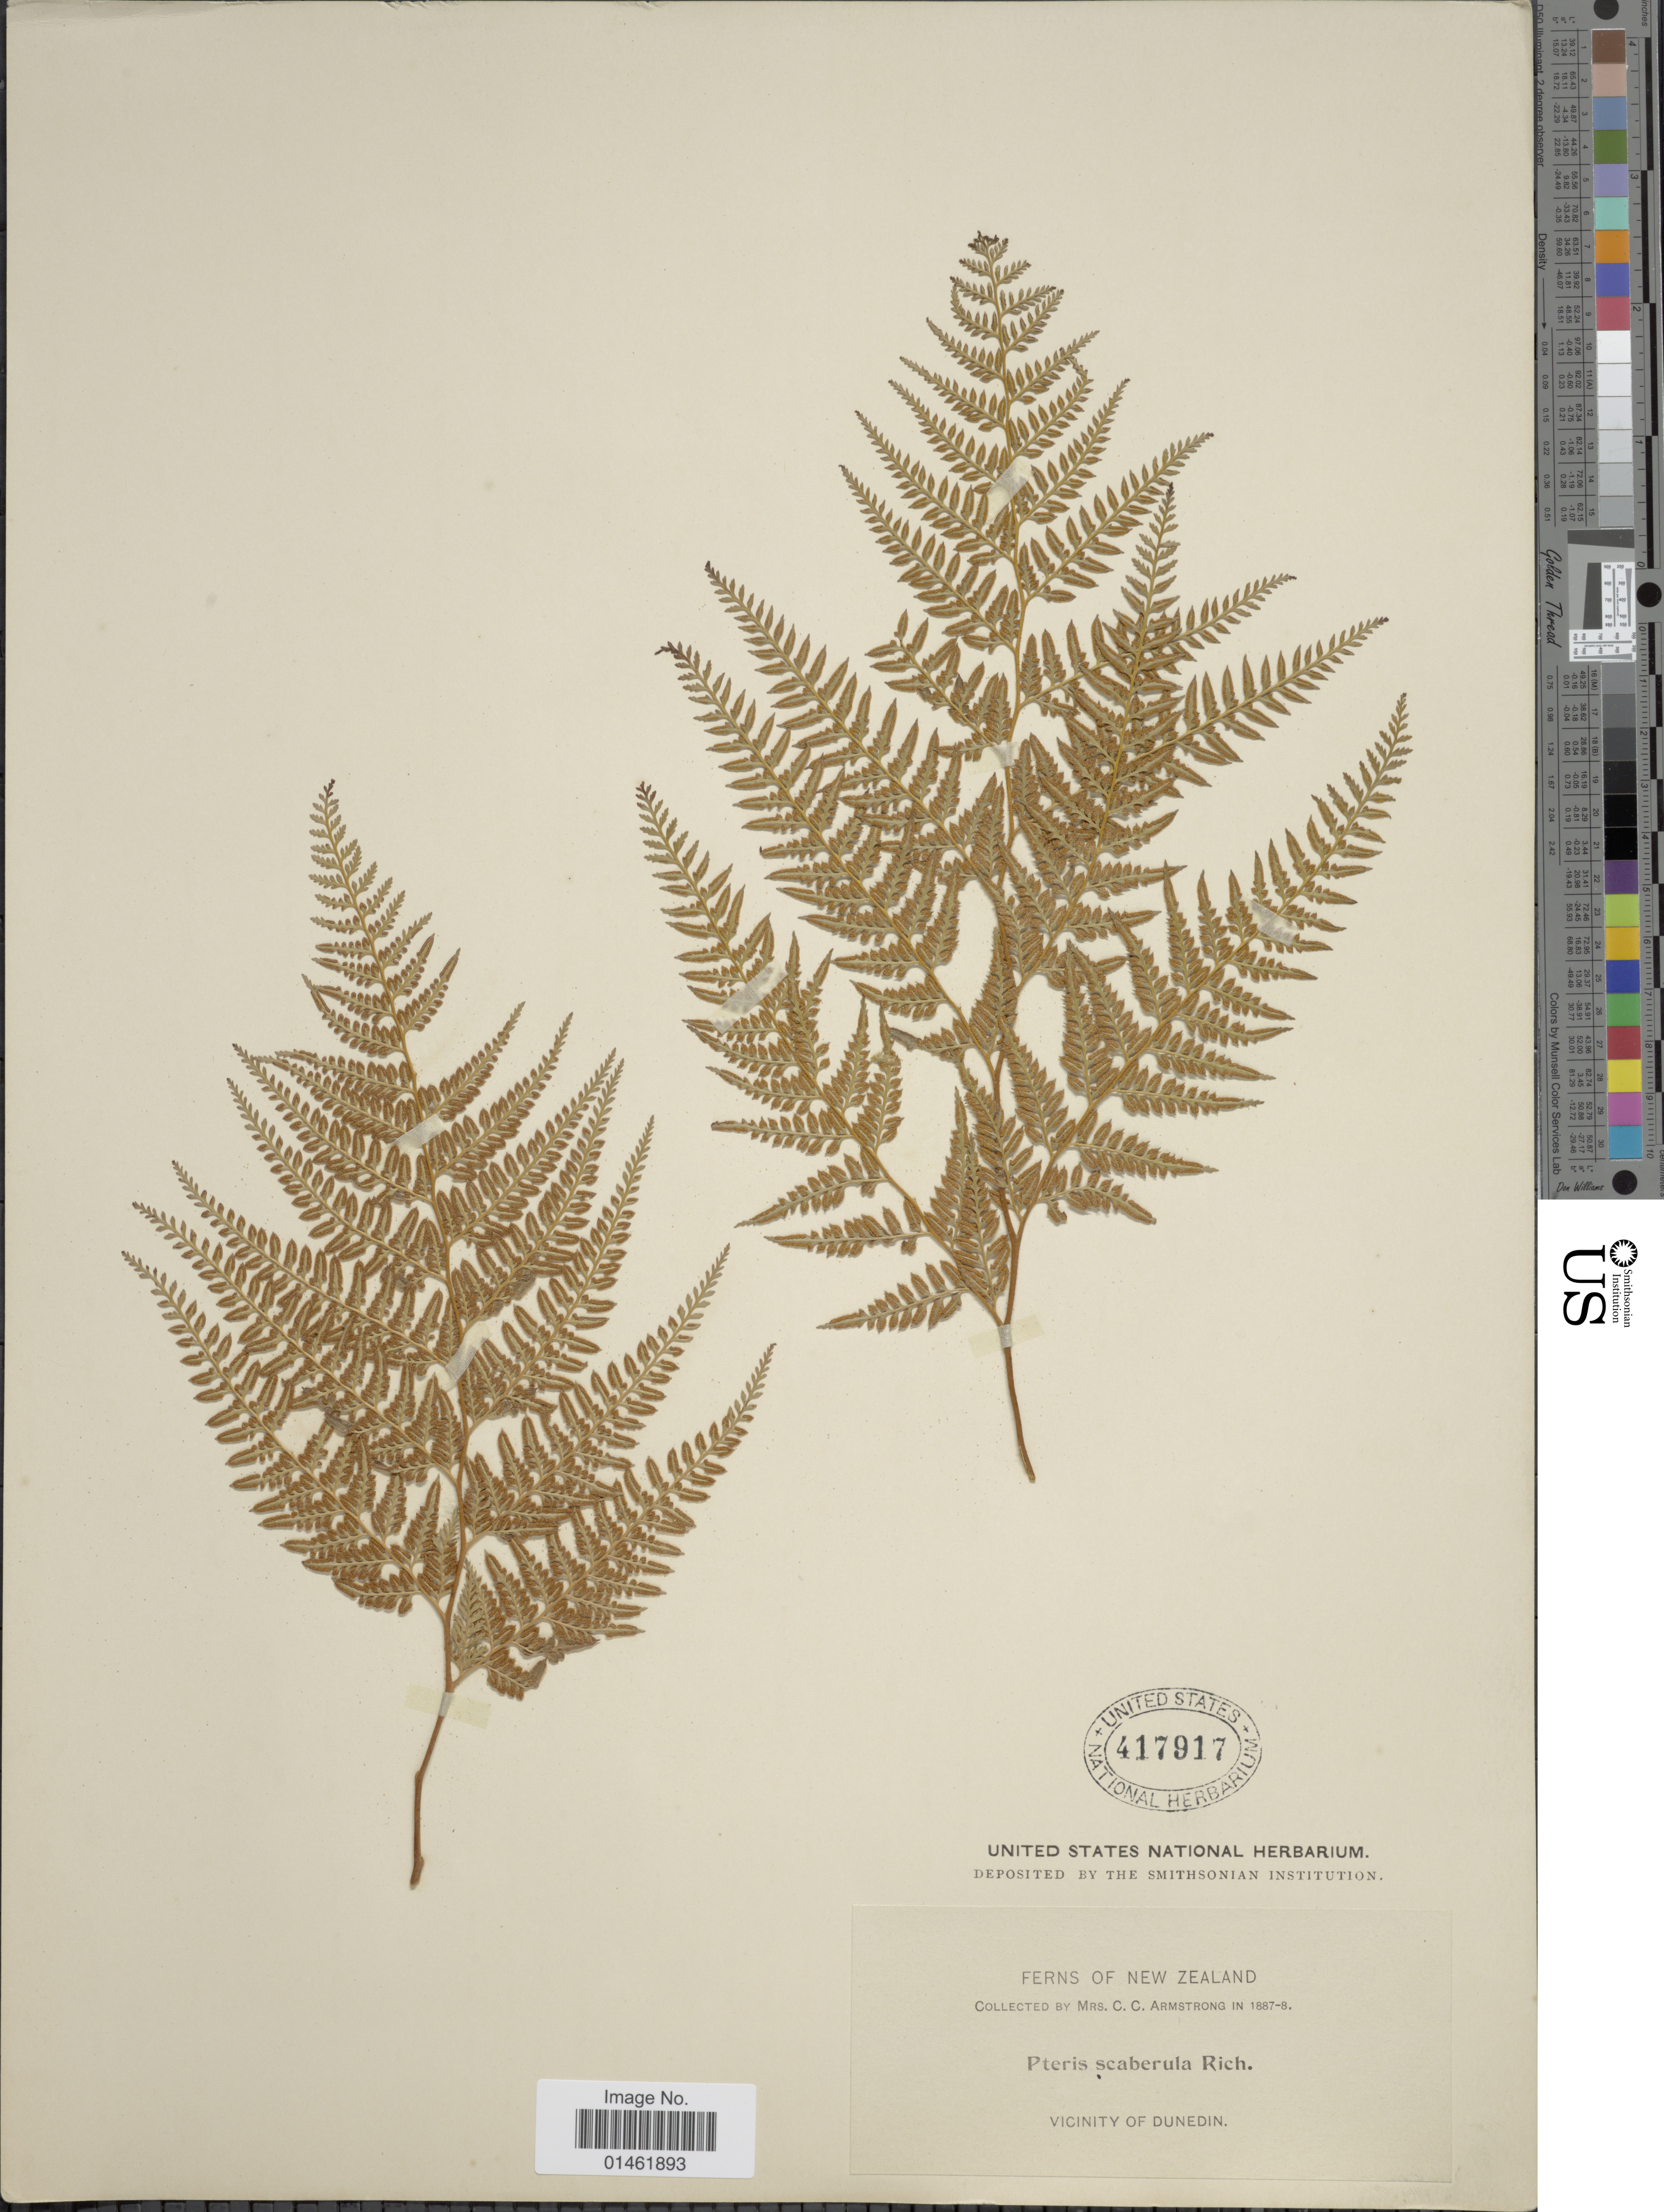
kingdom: Plantae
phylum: Tracheophyta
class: Polypodiopsida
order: Polypodiales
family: Dennstaedtiaceae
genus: Paesia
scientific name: Paesia scaberula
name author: Kuhn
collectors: C. Armstrong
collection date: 1887/1888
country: New Zealand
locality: New Zealand, Vicinity of Dunedin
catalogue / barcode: US 417917